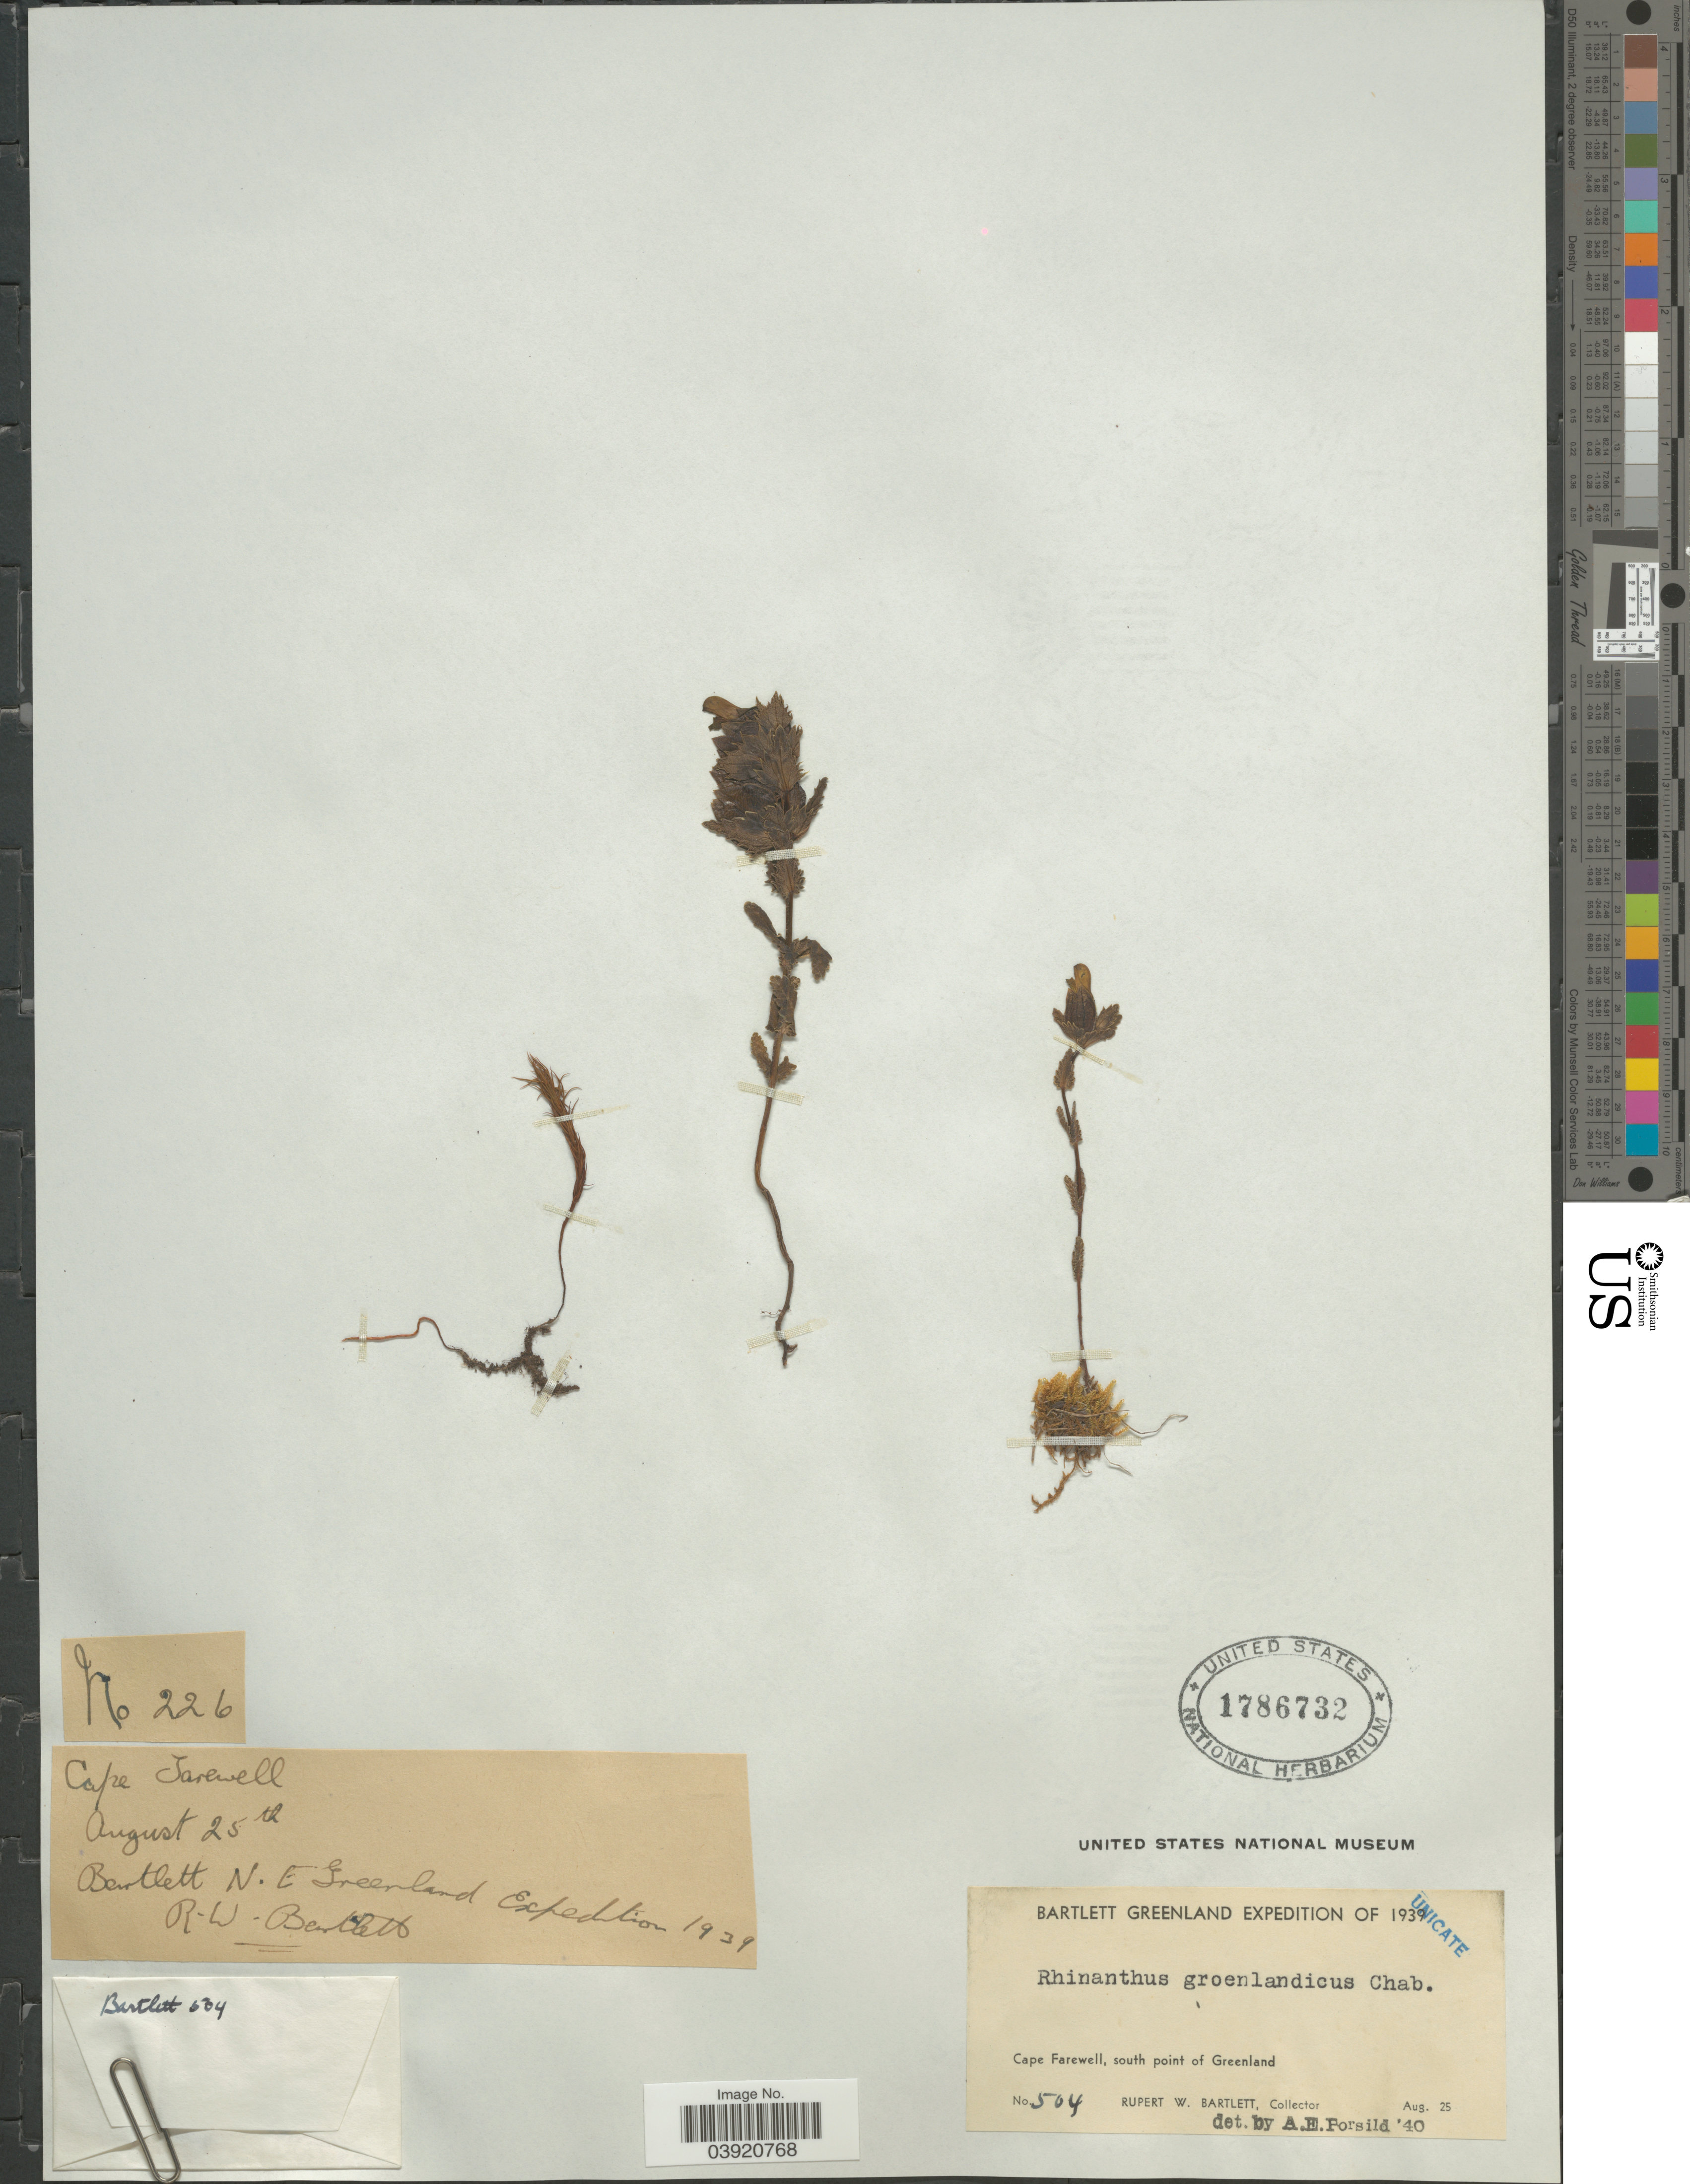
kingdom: Plantae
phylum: Tracheophyta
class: Magnoliopsida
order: Lamiales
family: Orobanchaceae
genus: Rhinanthus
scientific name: Rhinanthus groenlandicus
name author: Chabert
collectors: R. W. Bartlett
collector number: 504/226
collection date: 1939-08-25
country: Greenland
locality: Cape Farewell, south point of Greenland. N.E. Greenland.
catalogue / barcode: US 1786732